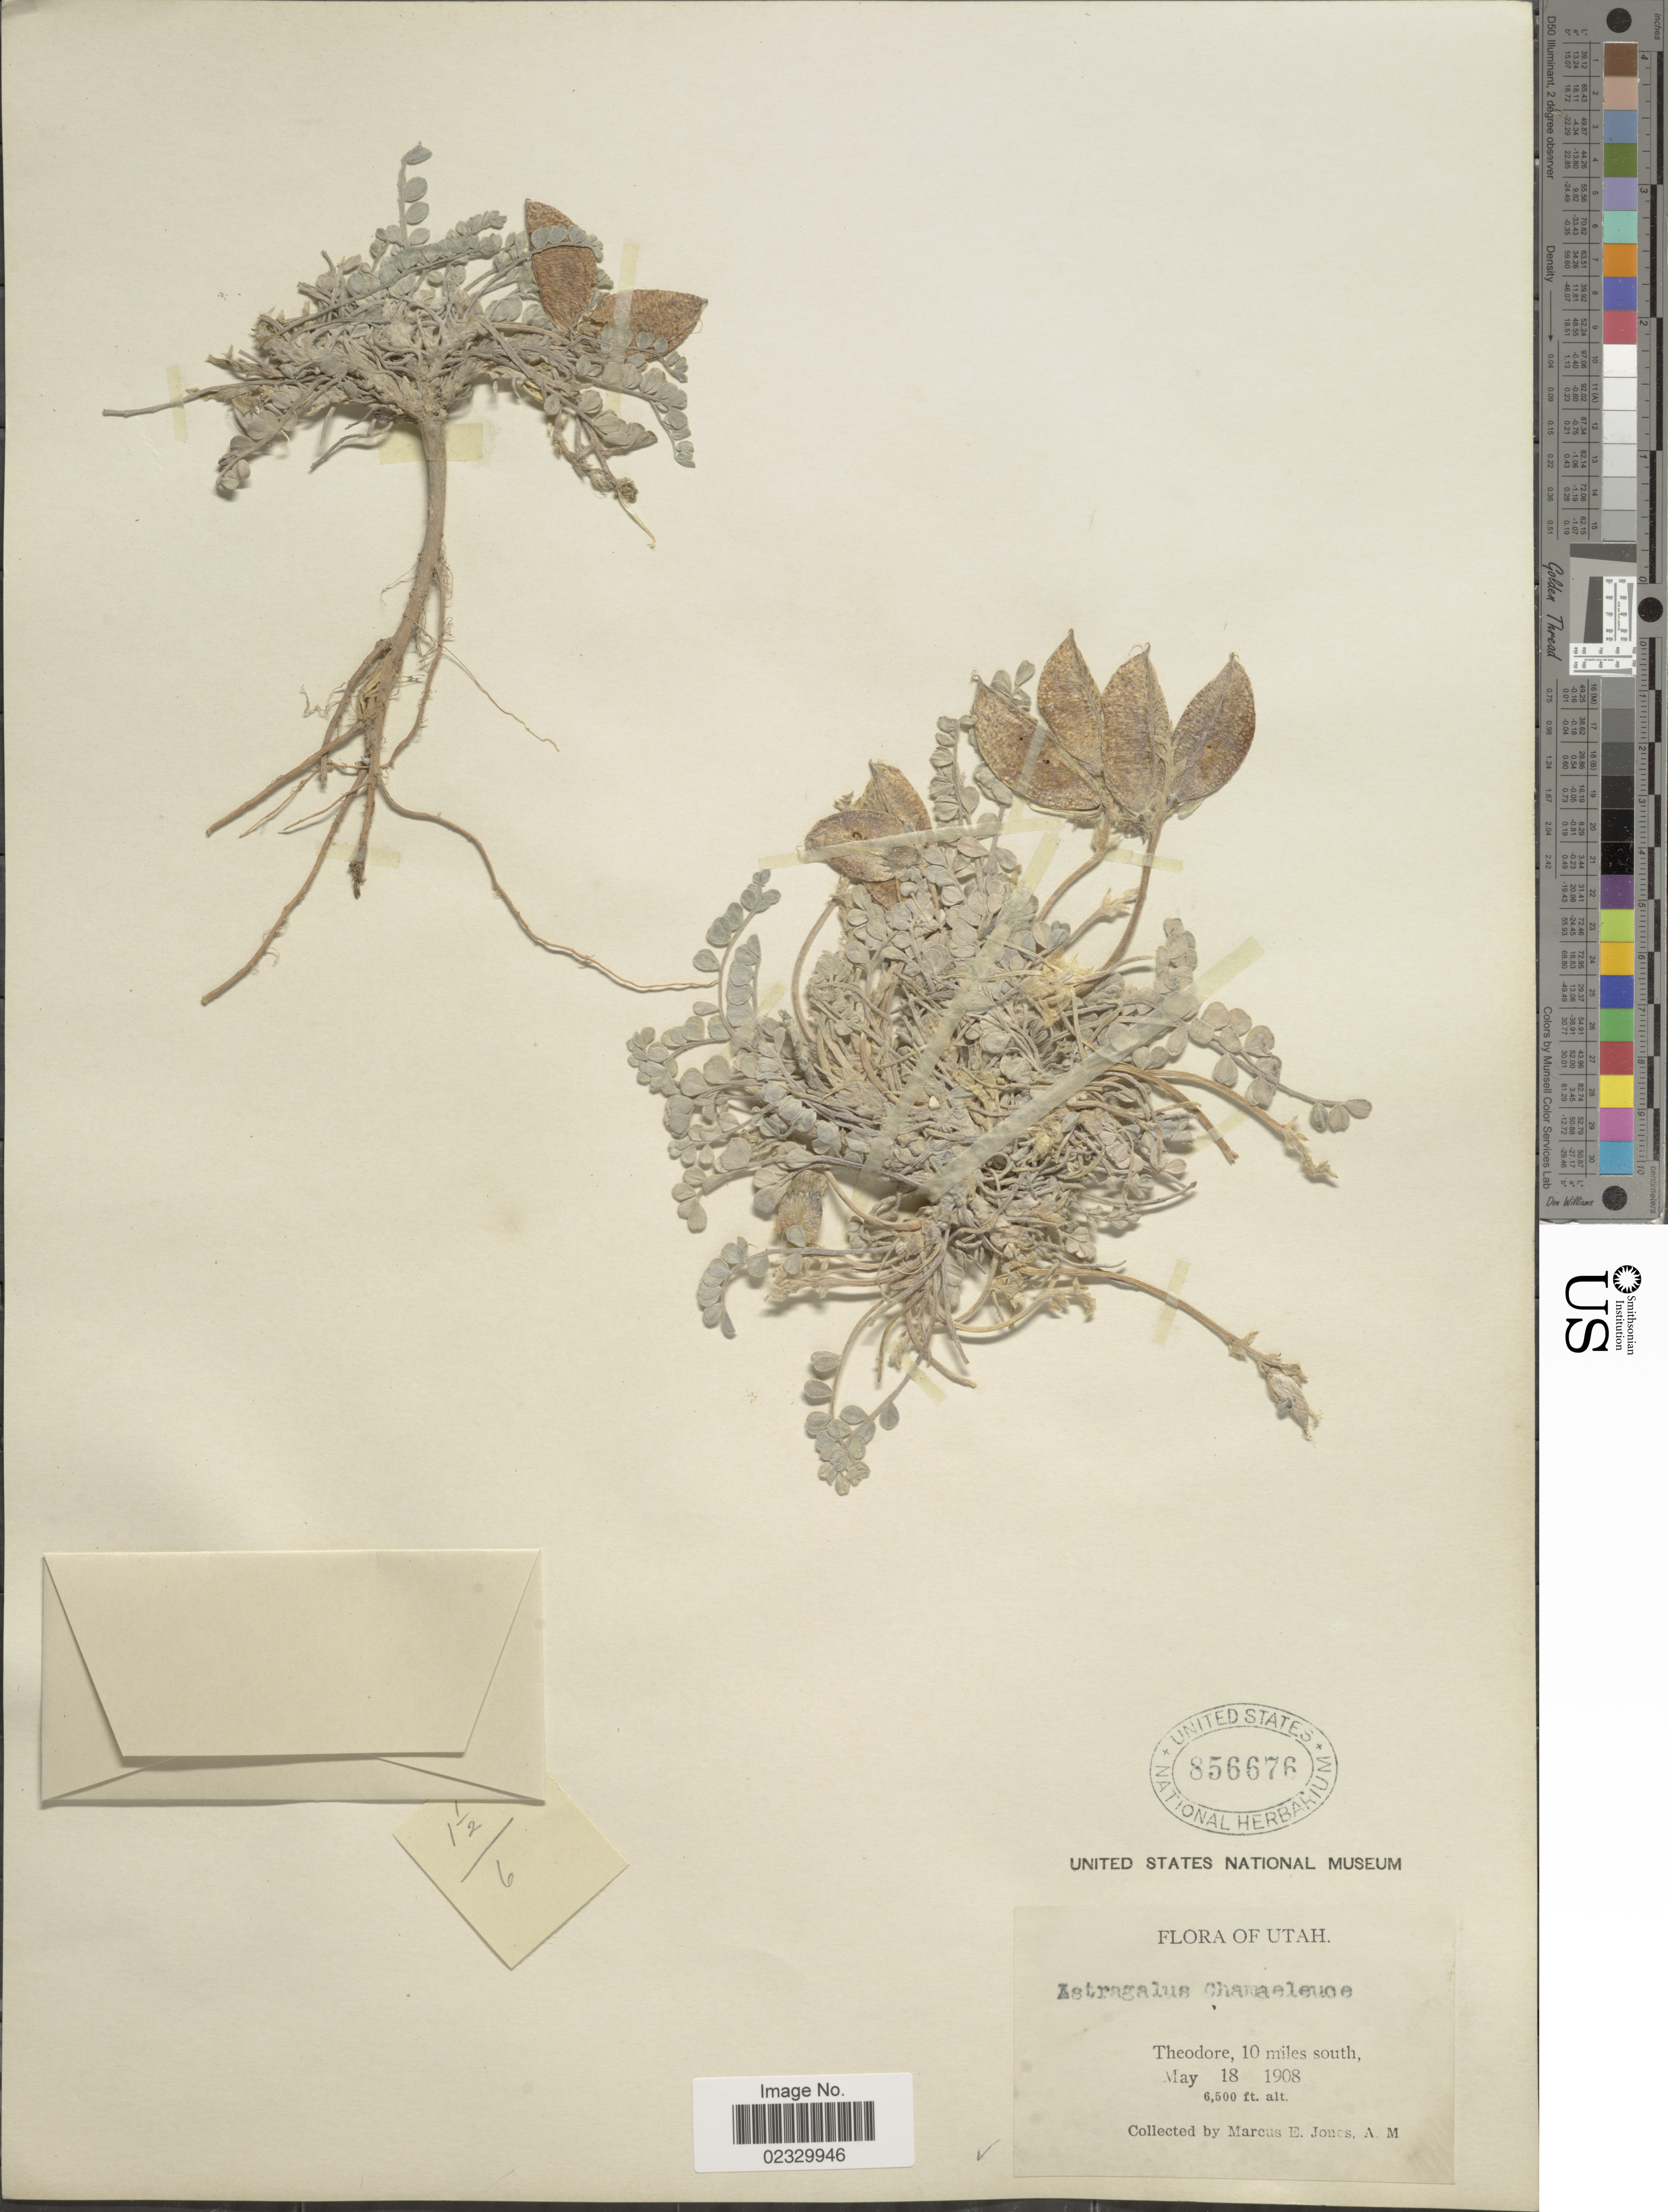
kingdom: Plantae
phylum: Tracheophyta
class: Magnoliopsida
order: Fabales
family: Fabaceae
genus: Astragalus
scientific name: Astragalus cicadae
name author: M.E. Jones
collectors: M. E. Jones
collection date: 1908-05-18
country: United States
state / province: Utah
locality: Theodore, 10 miles south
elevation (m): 1981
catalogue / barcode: US 856676